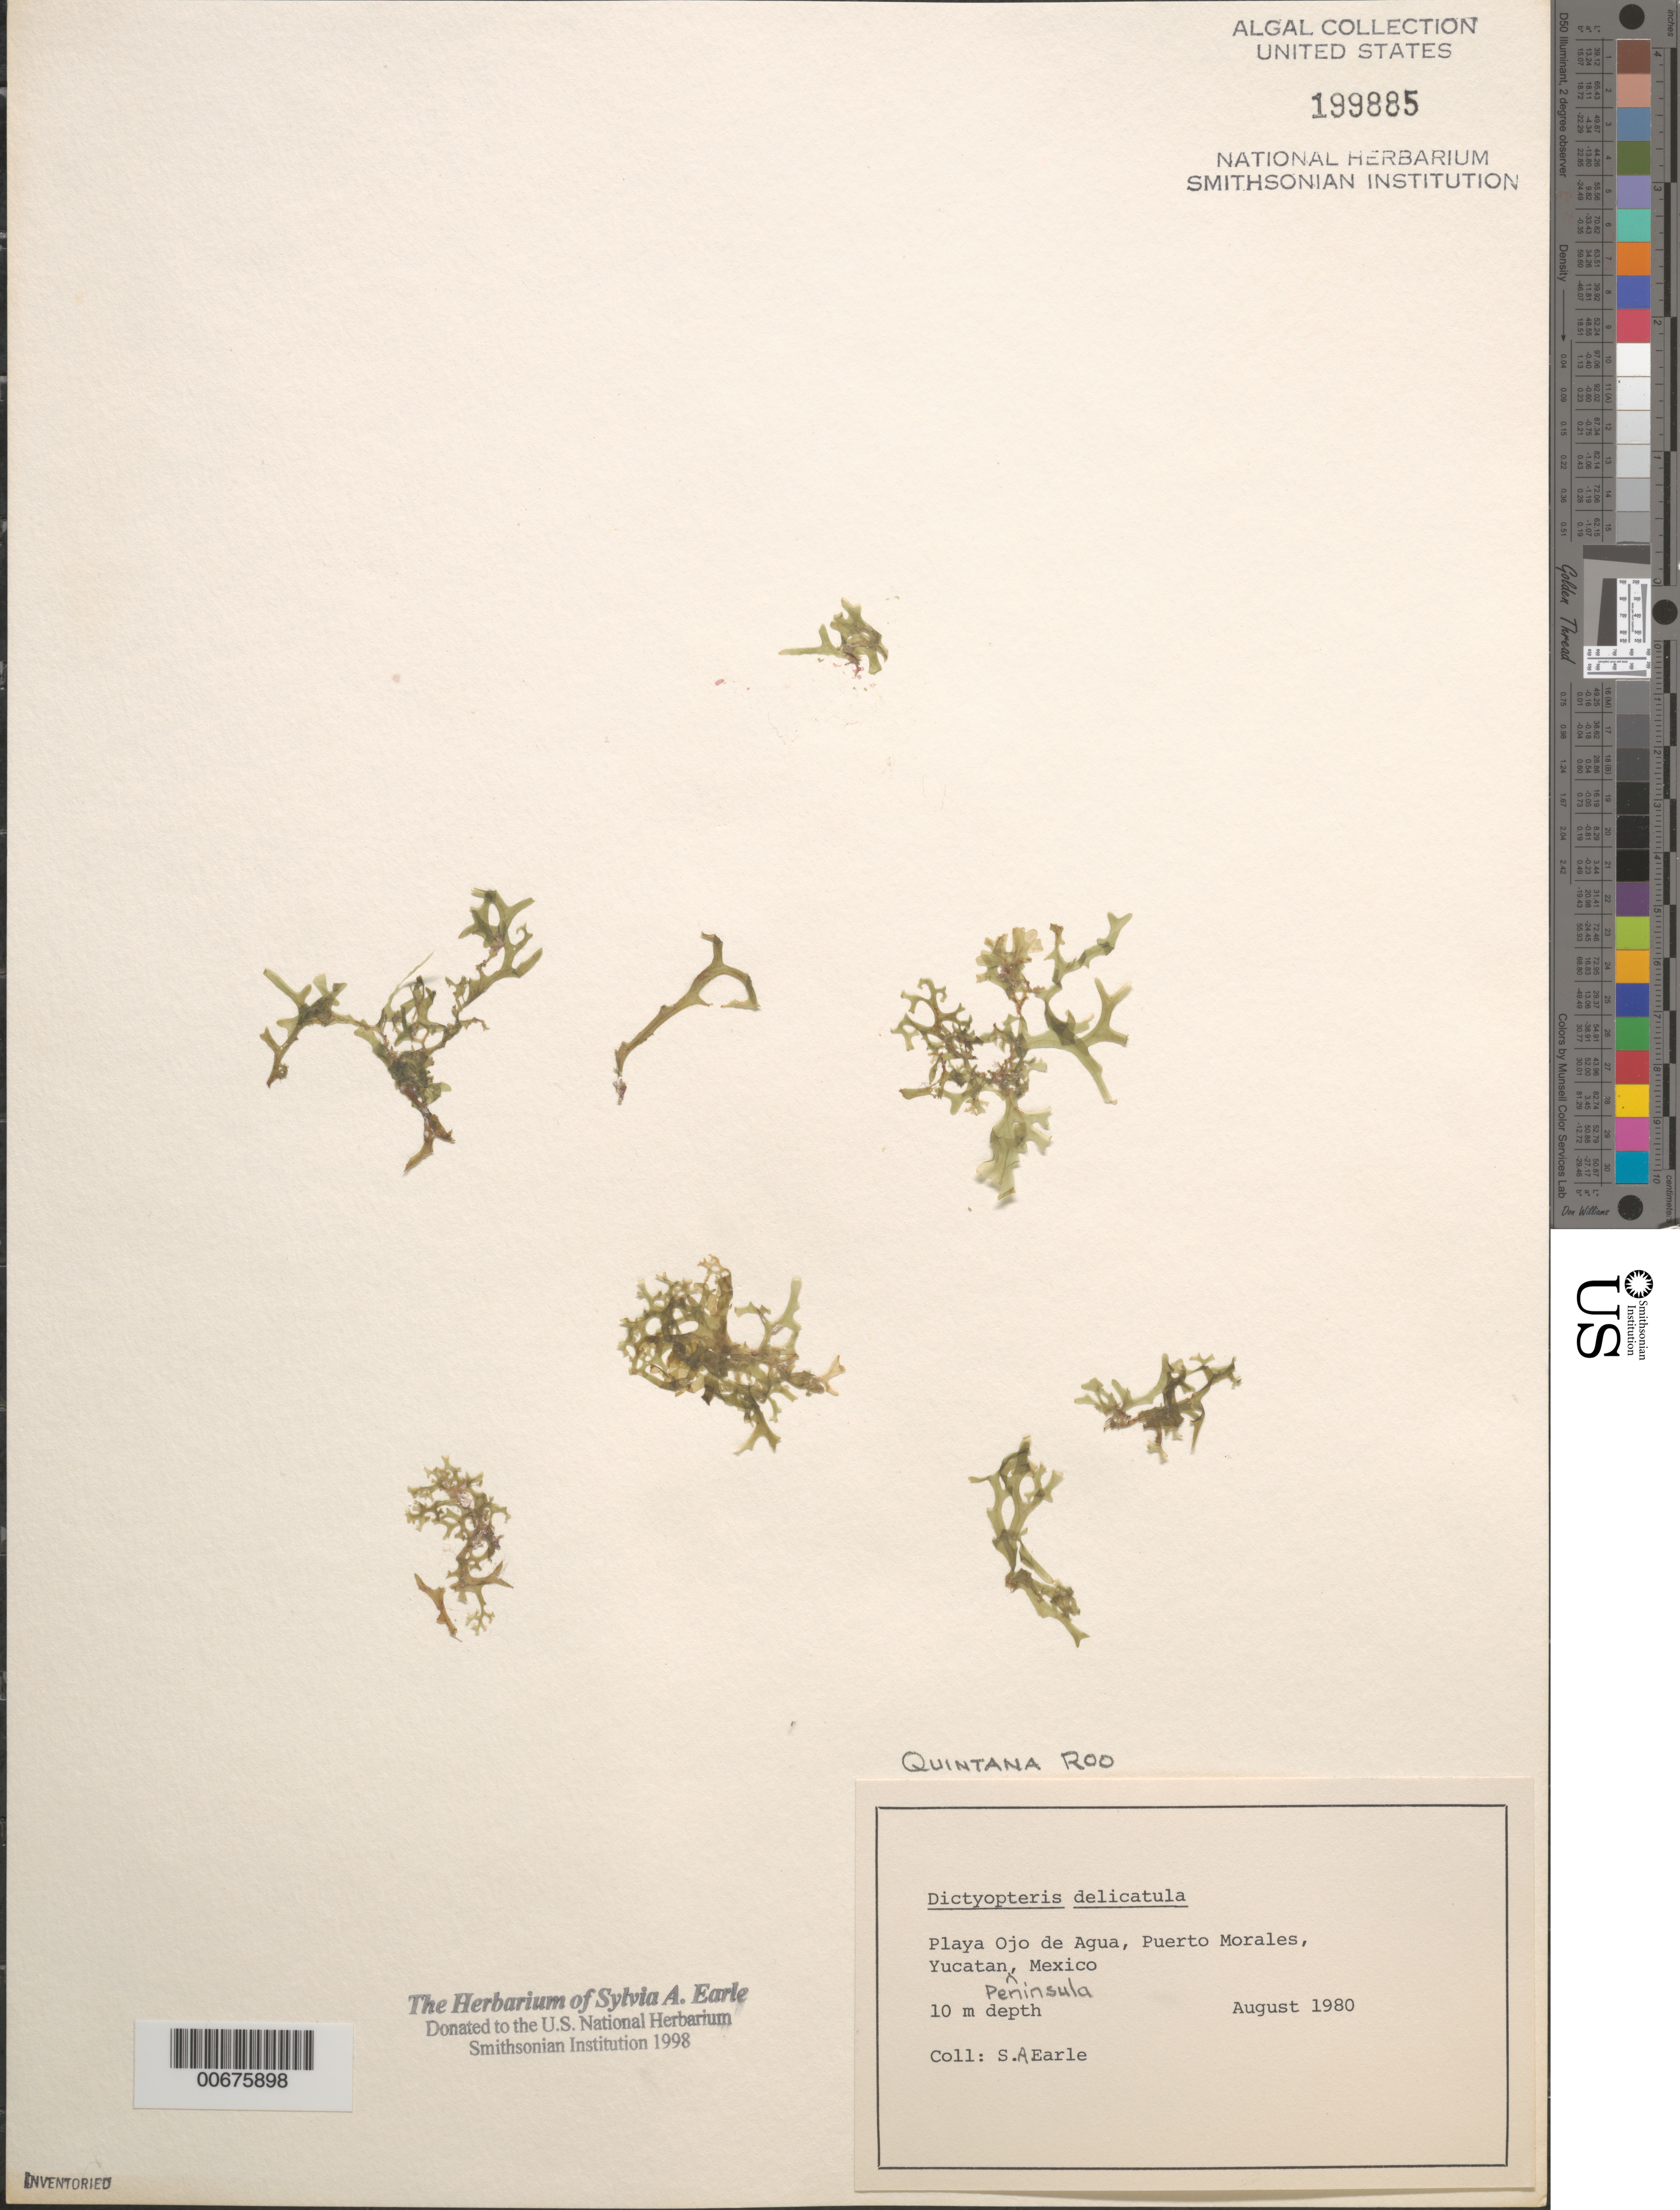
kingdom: Chromista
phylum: Ochrophyta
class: Phaeophyceae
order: Dictyotales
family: Dictyotaceae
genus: Dictyopteris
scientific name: Dictyopteris delicatula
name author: J.V.Lamouroux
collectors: S. A. Earle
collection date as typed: Aug 1980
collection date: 1980-08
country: Mexico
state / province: Quintana Roo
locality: Playa Ojo de Agua, Puerto Morales, Yucatan Peninsula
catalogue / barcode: US 199885